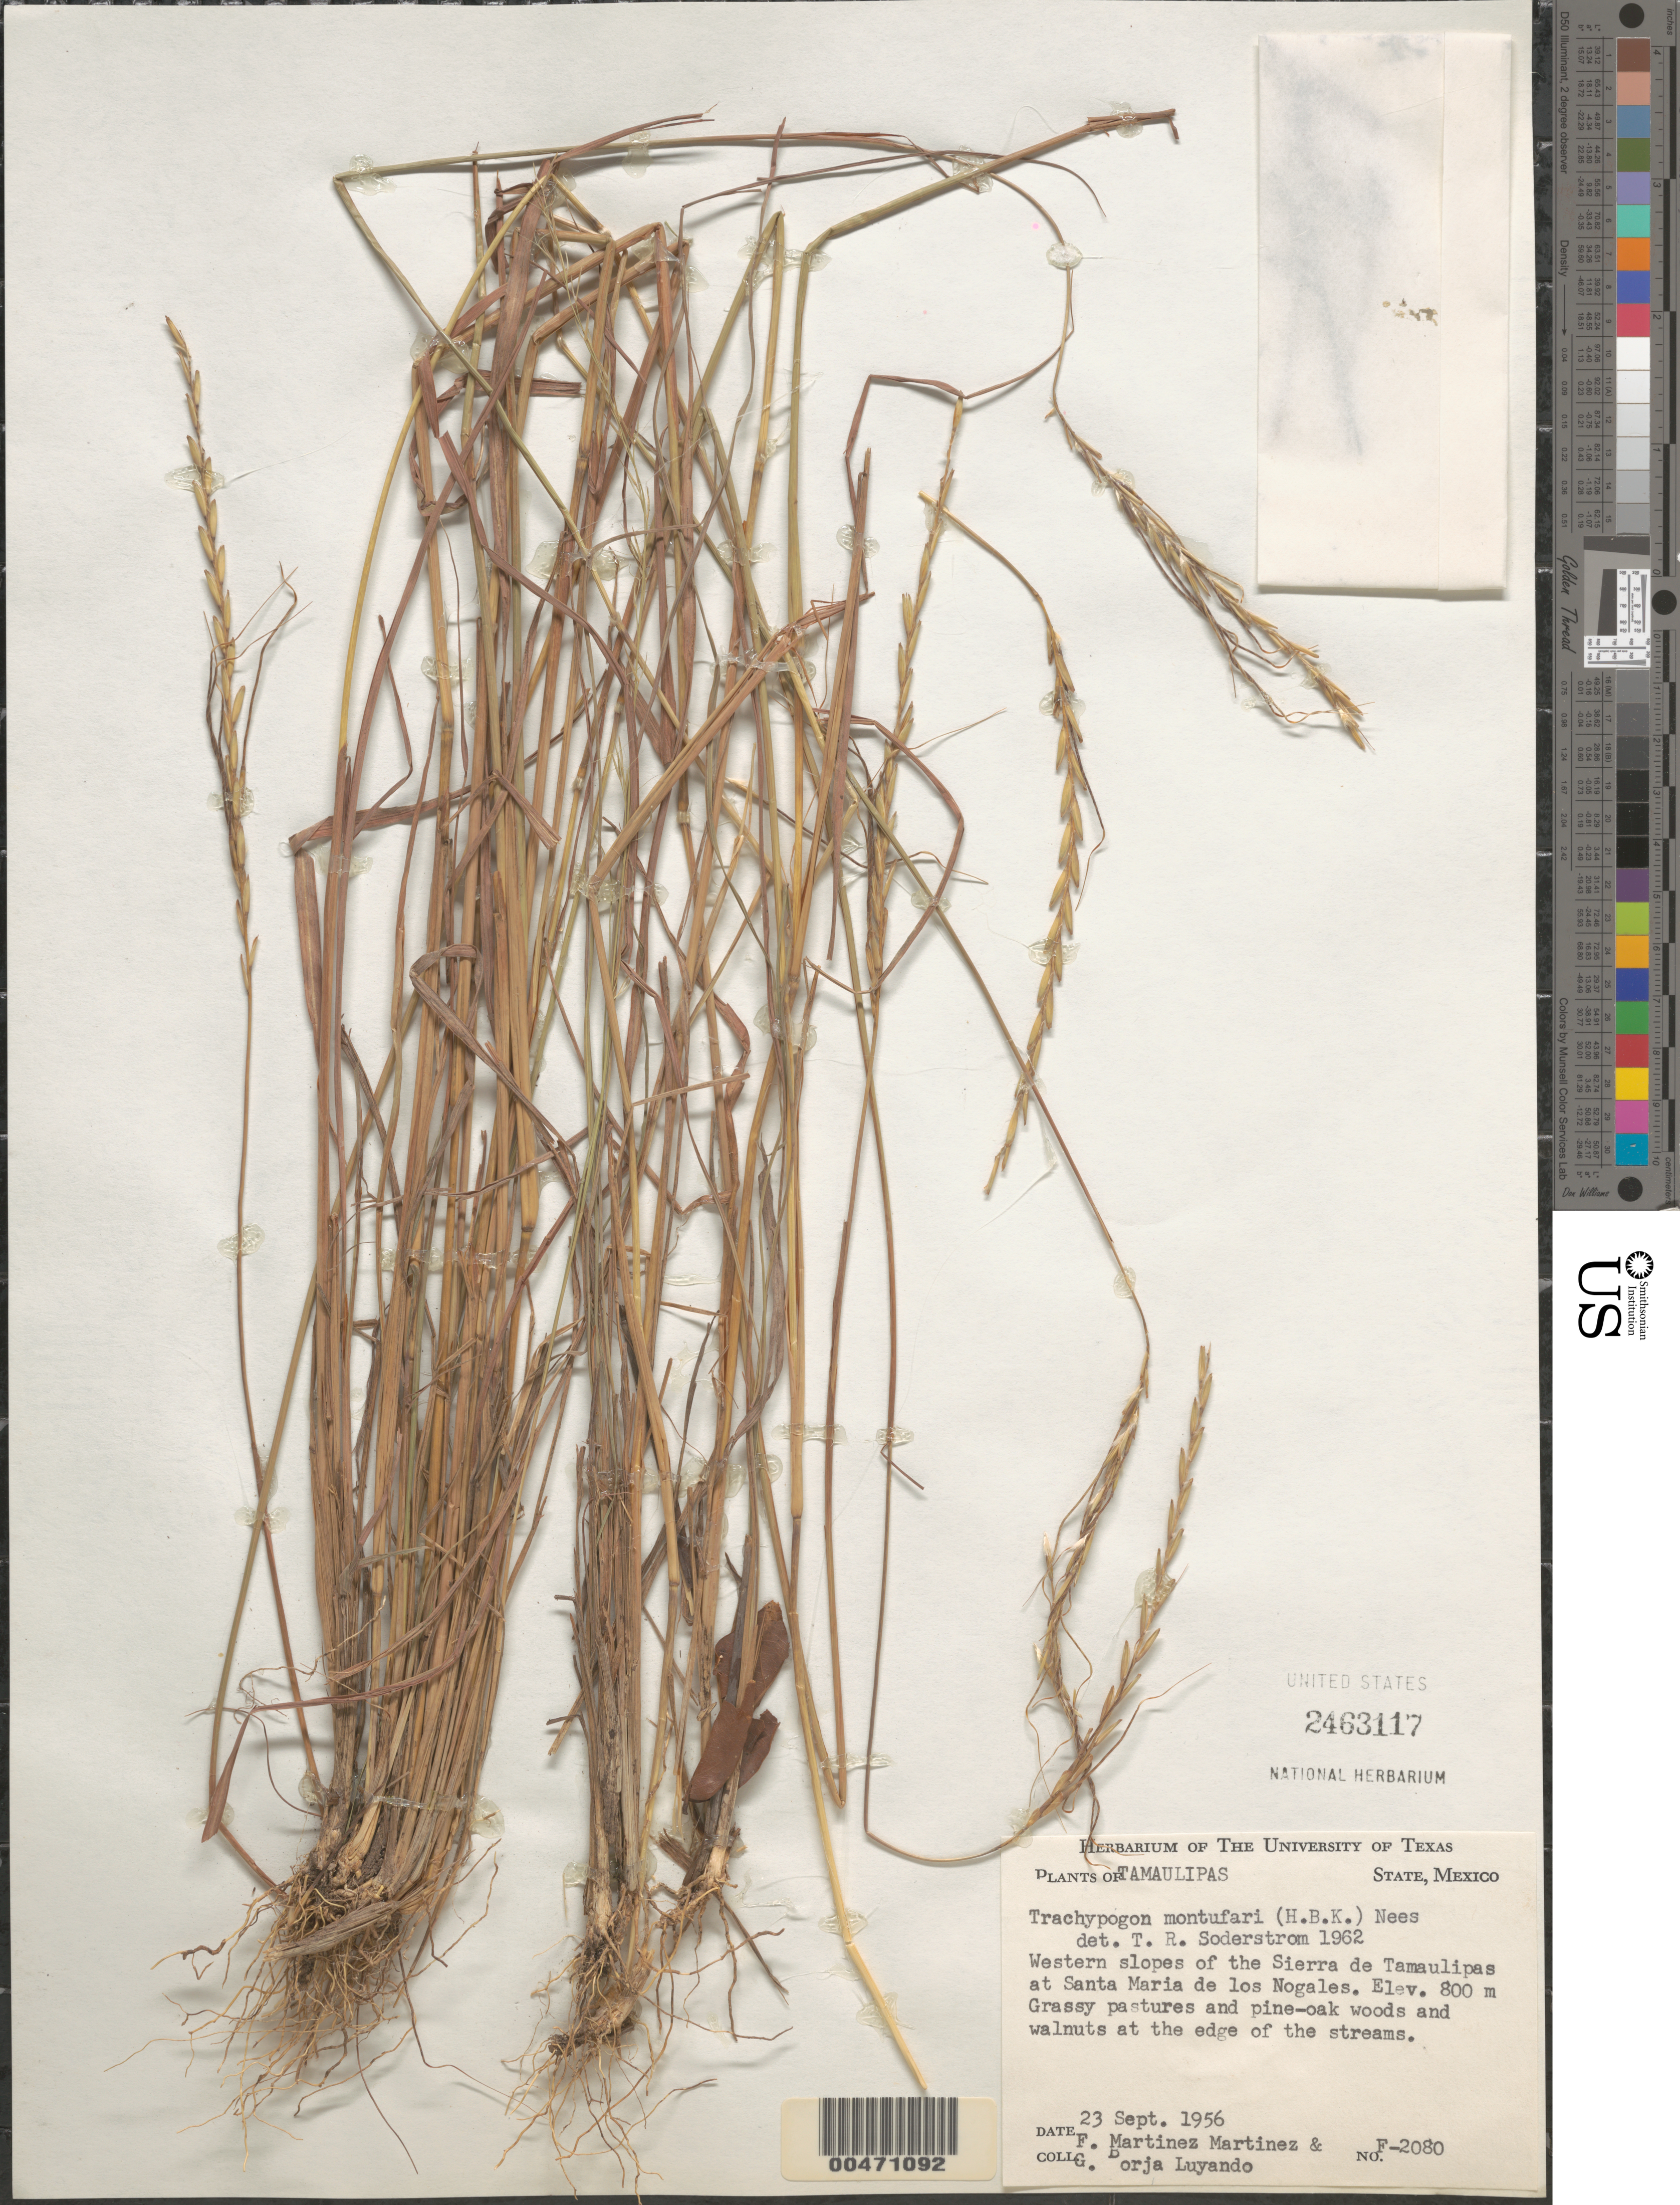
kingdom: Plantae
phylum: Tracheophyta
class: Liliopsida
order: Poales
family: Poaceae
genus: Trachypogon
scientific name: Trachypogon sp.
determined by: Soderstrom, T. R.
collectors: F. Martinez-M. & G. Borja-Luyando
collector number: F-2080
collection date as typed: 23 Sep 1956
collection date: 1956-09-23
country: Mexico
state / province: Tamaulipas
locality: W slopes of the Sierra de Tamaulipas at Santa Maria de los Nogales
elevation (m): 800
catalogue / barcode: US 2463117